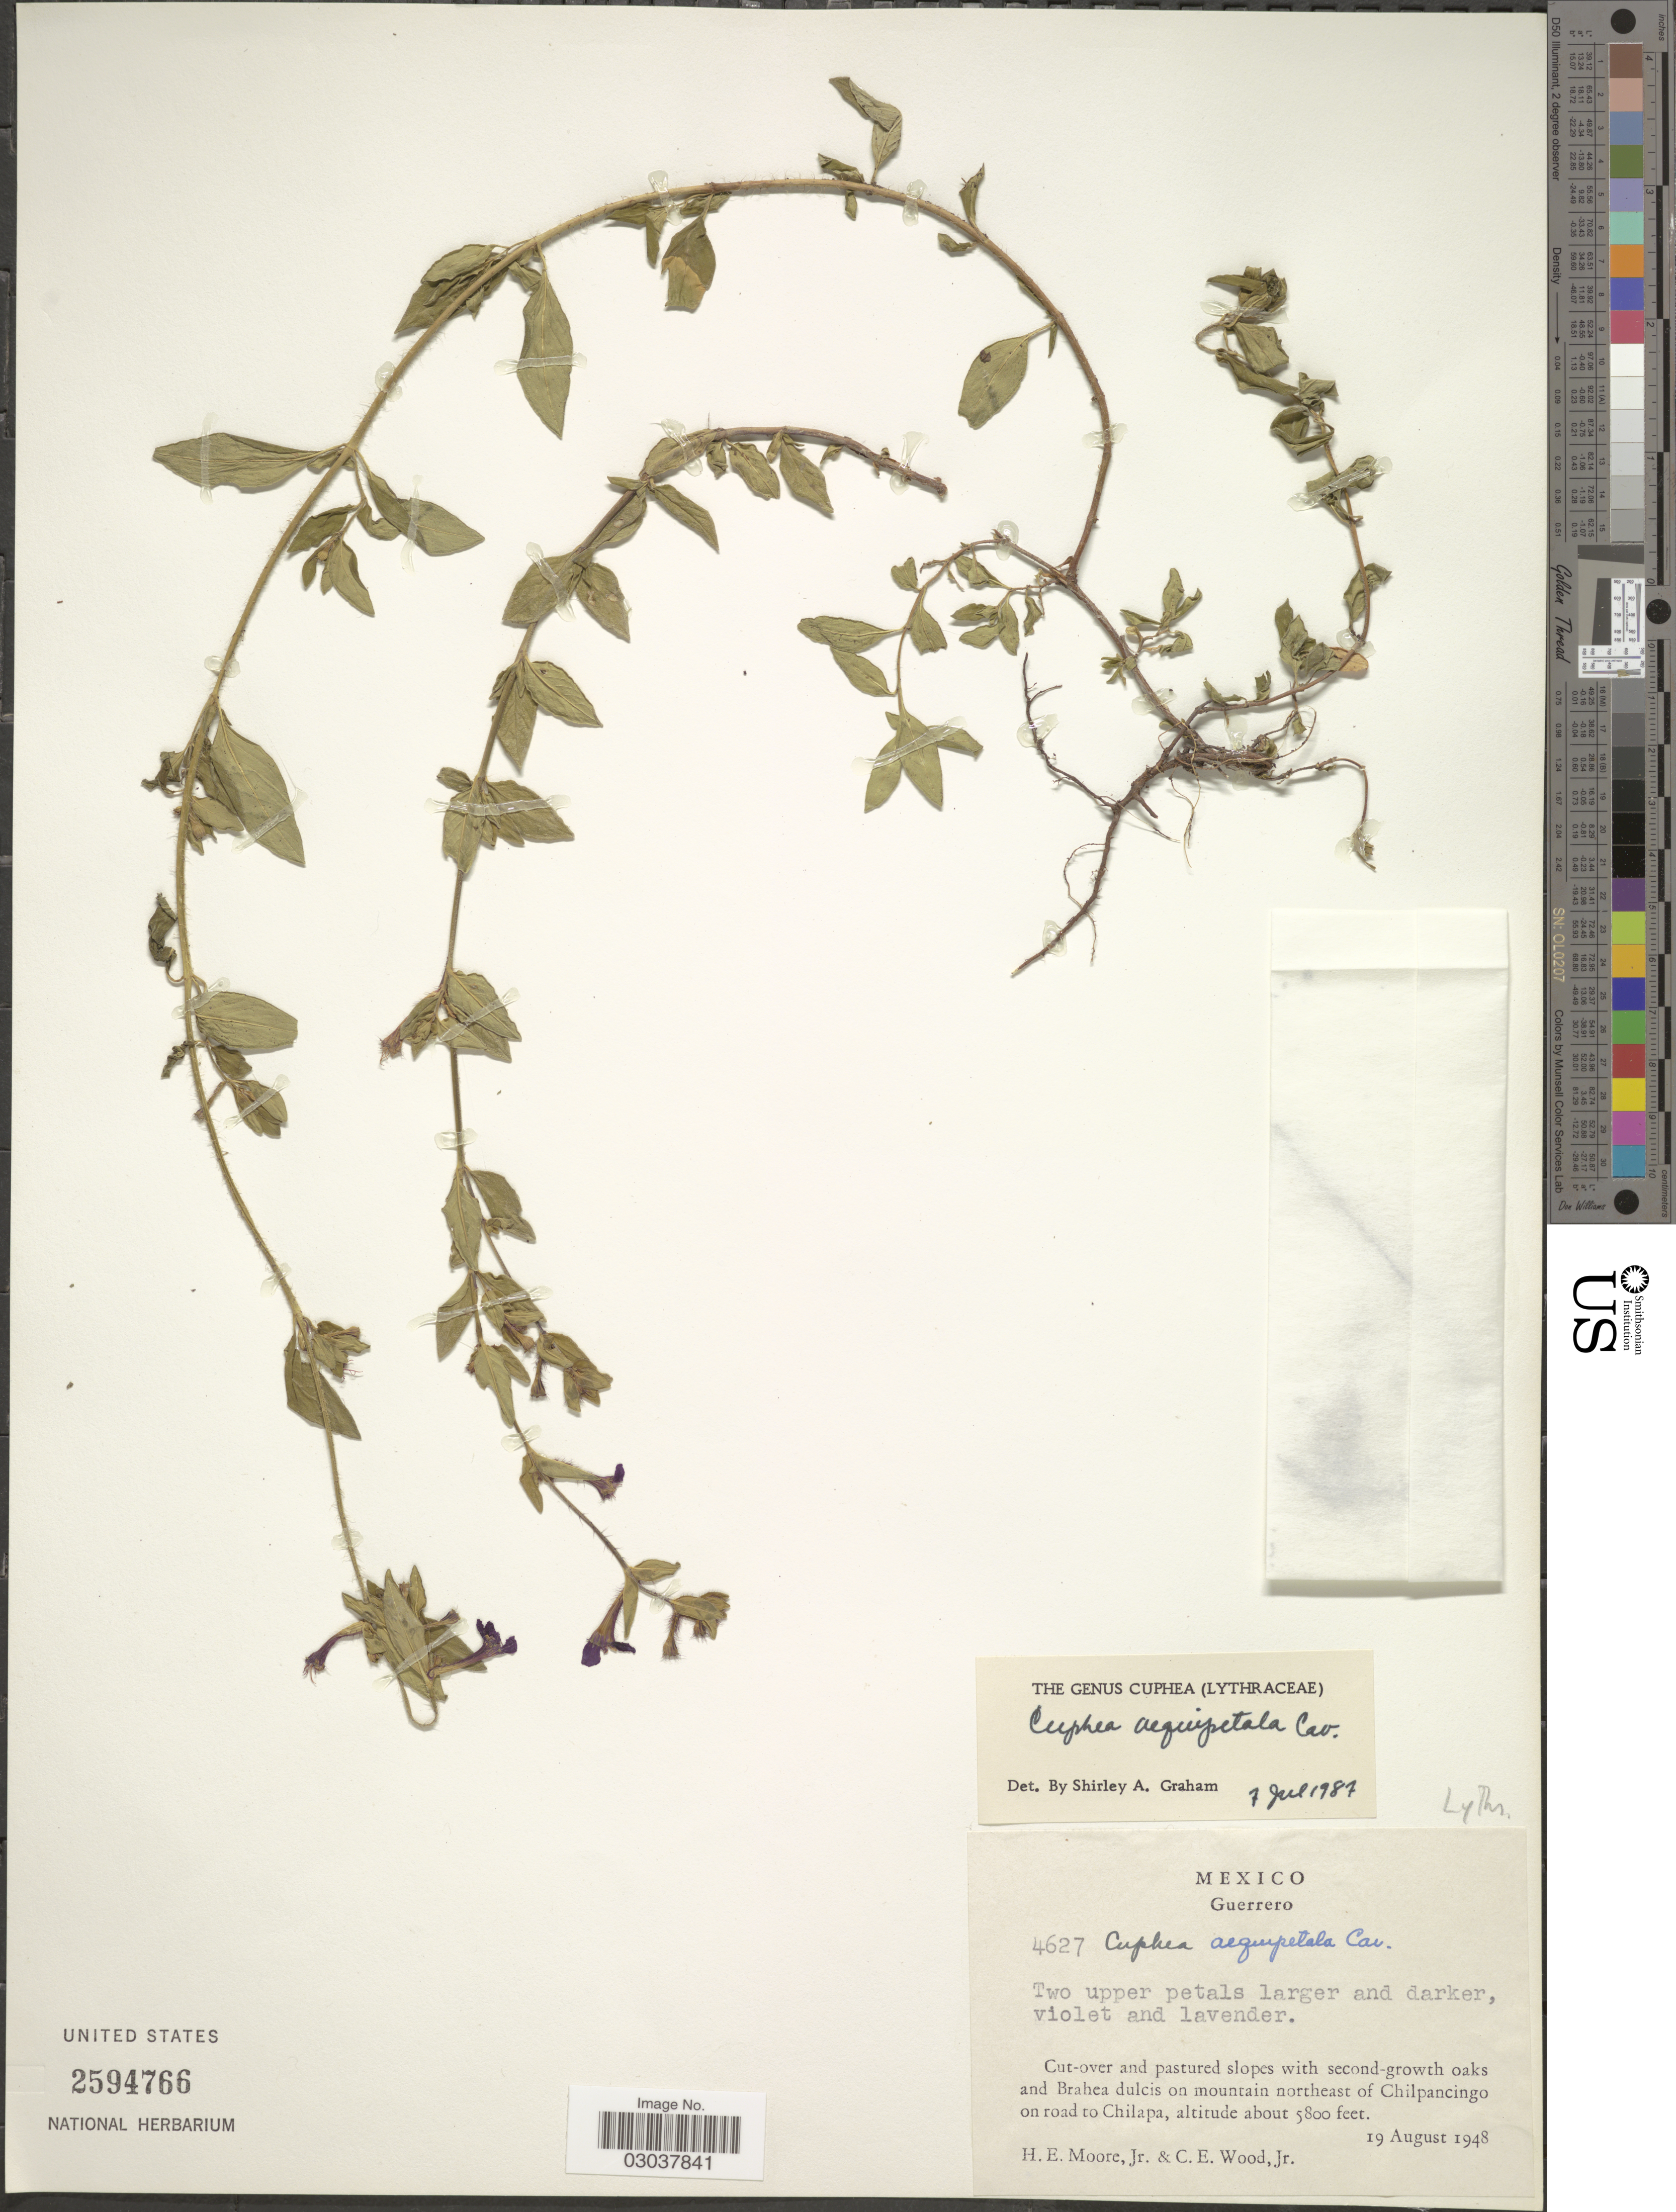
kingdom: Plantae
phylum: Tracheophyta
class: Magnoliopsida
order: Myrtales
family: Lythraceae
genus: Cuphea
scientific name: Cuphea aequipetala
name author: Cav.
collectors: H. Moore & C. Wood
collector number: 4627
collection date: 1948-08-19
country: Mexico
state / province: Guerrero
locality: Cut-over and pastures slopes with second-growth oaks nad Brahea dulcis on mountain northeast of Chilpancingo on road to Chilapa.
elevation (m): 1768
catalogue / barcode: US 2594766